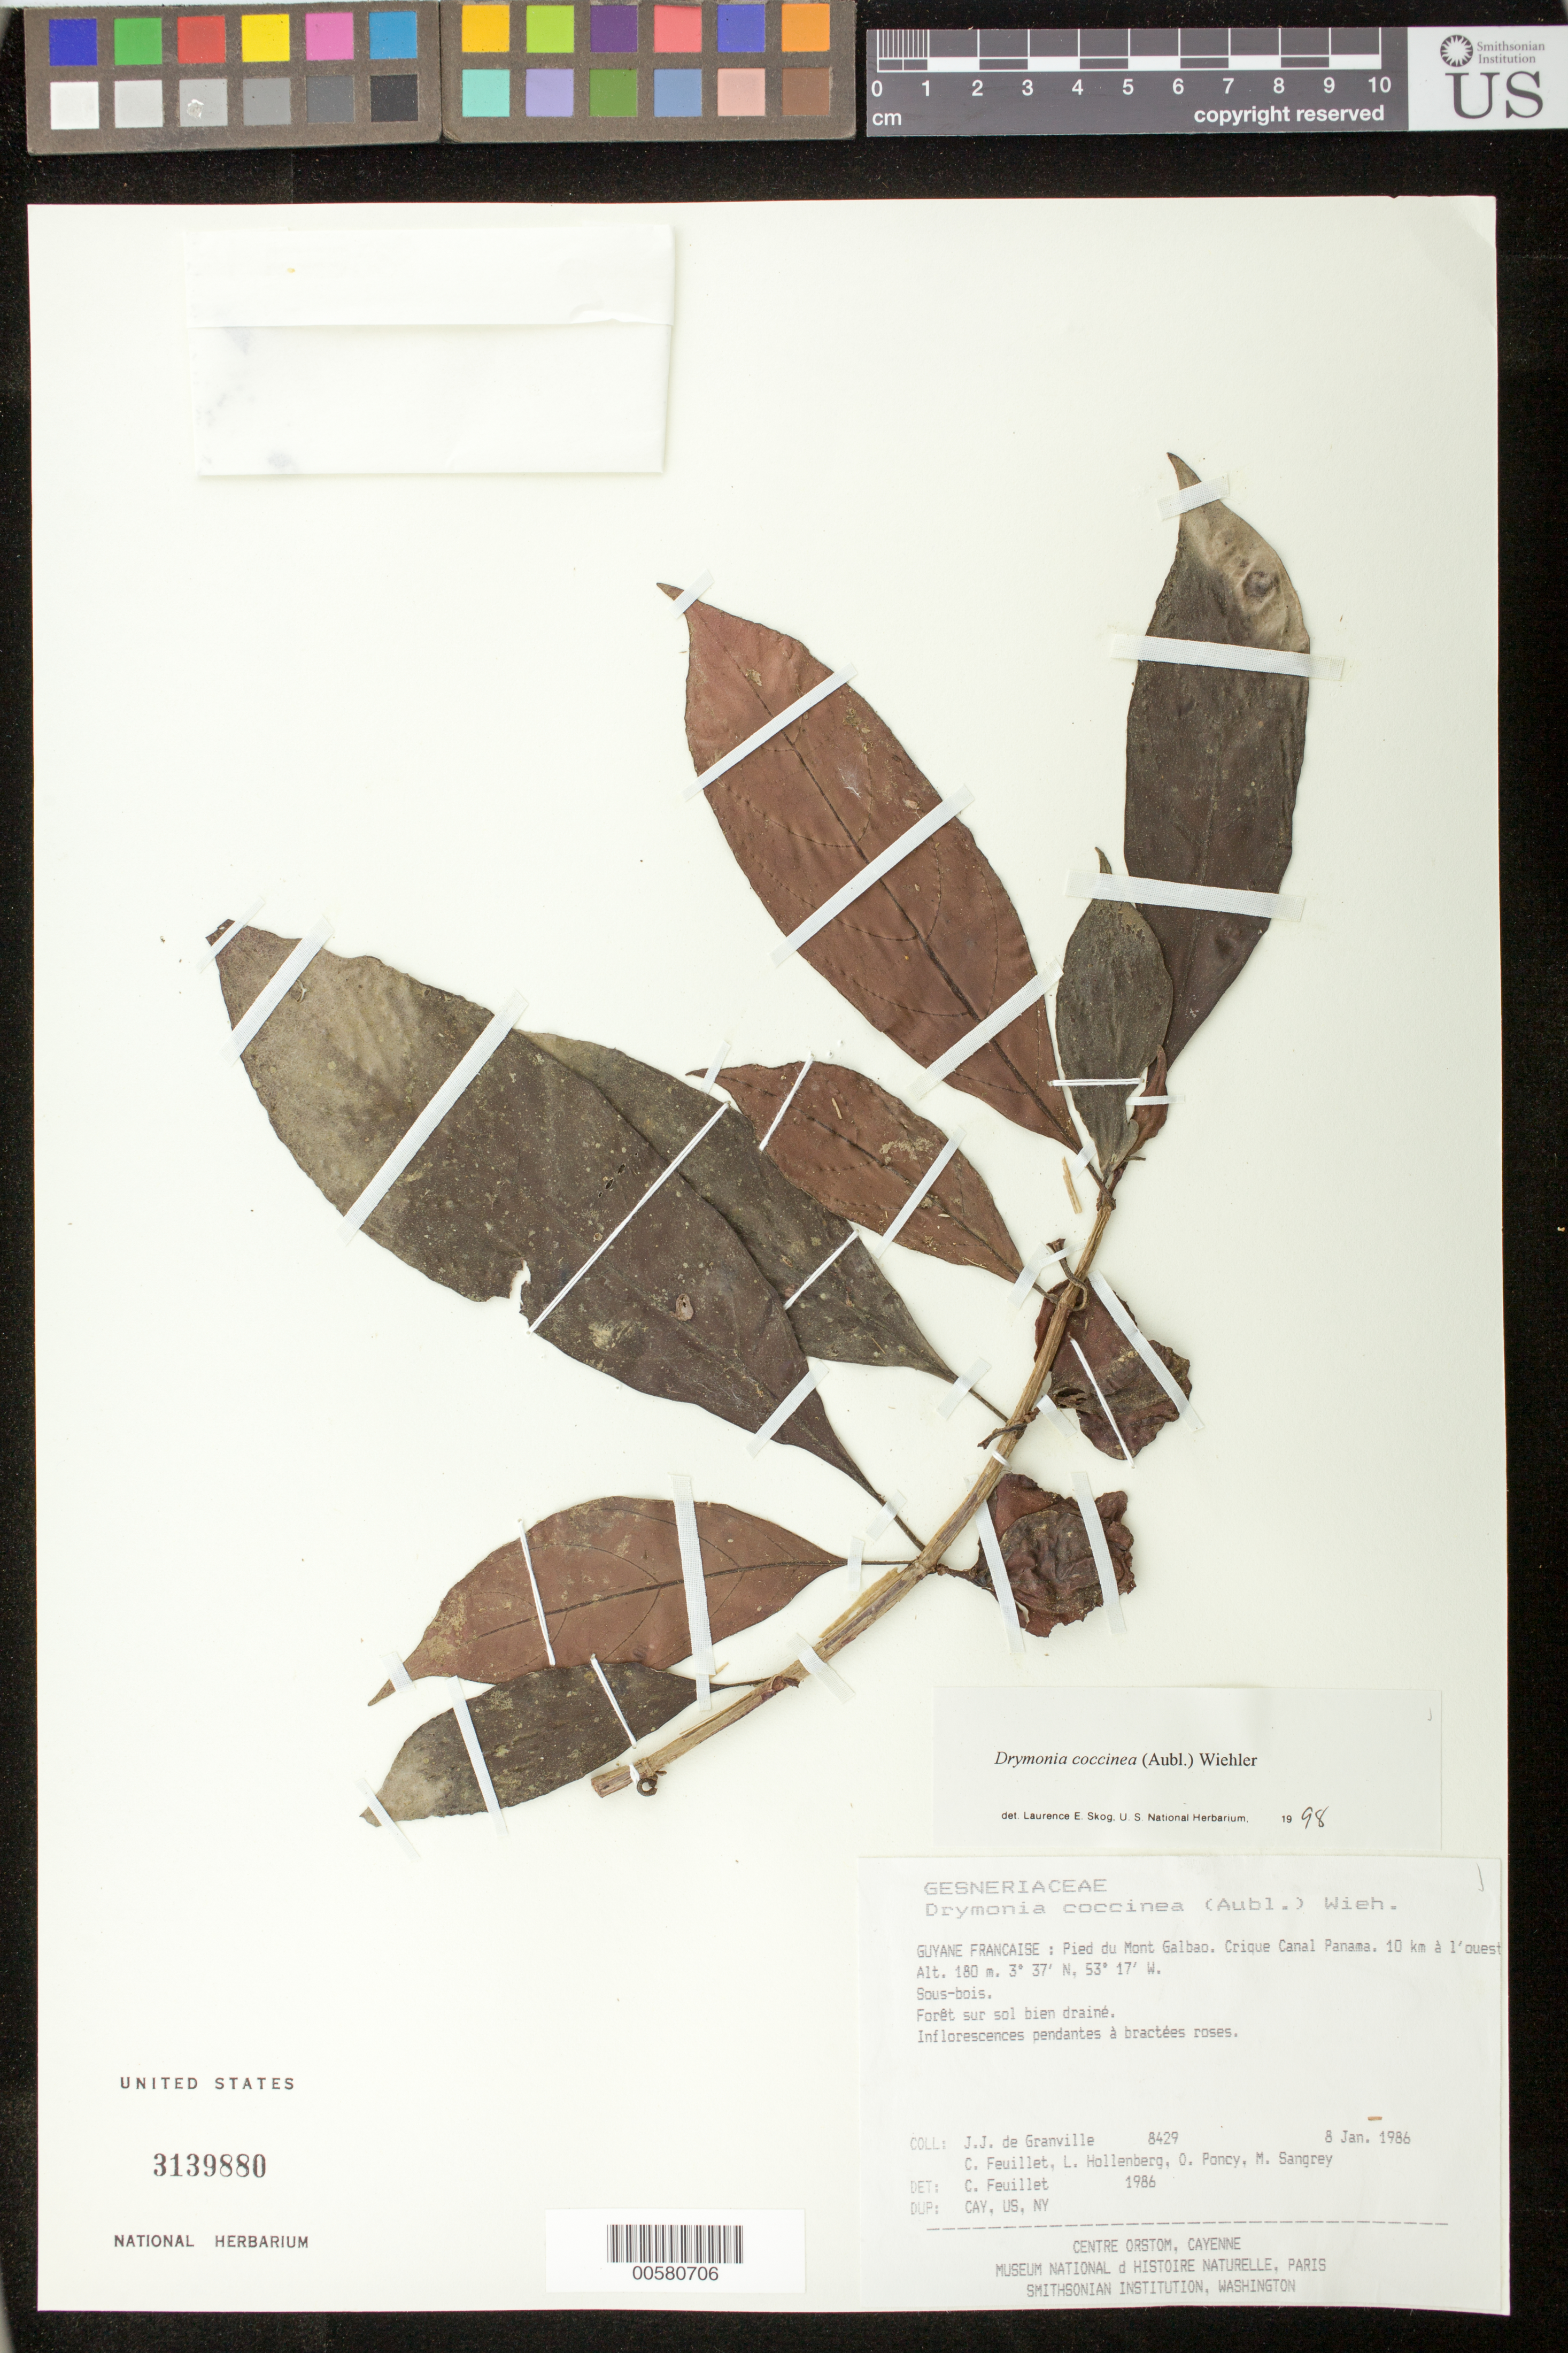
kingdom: Plantae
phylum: Tracheophyta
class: Magnoliopsida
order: Lamiales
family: Gesneriaceae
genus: Drymonia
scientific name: Drymonia coccinea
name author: (Aubl.) Wiehler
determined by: Skog, Laurence E.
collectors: J.-J. de Granville, C. Feuillet, L. Hollenberg, O. Poncy & M. Sangrey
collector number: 8429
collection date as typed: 08 Jan 1986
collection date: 1986-01-08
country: French Guiana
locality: Pied du Mont Galbao; Crique Canal Panama, 10 km à l'ouest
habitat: Forêt sur sol bien drainé; sous-bois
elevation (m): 180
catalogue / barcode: US 3139880